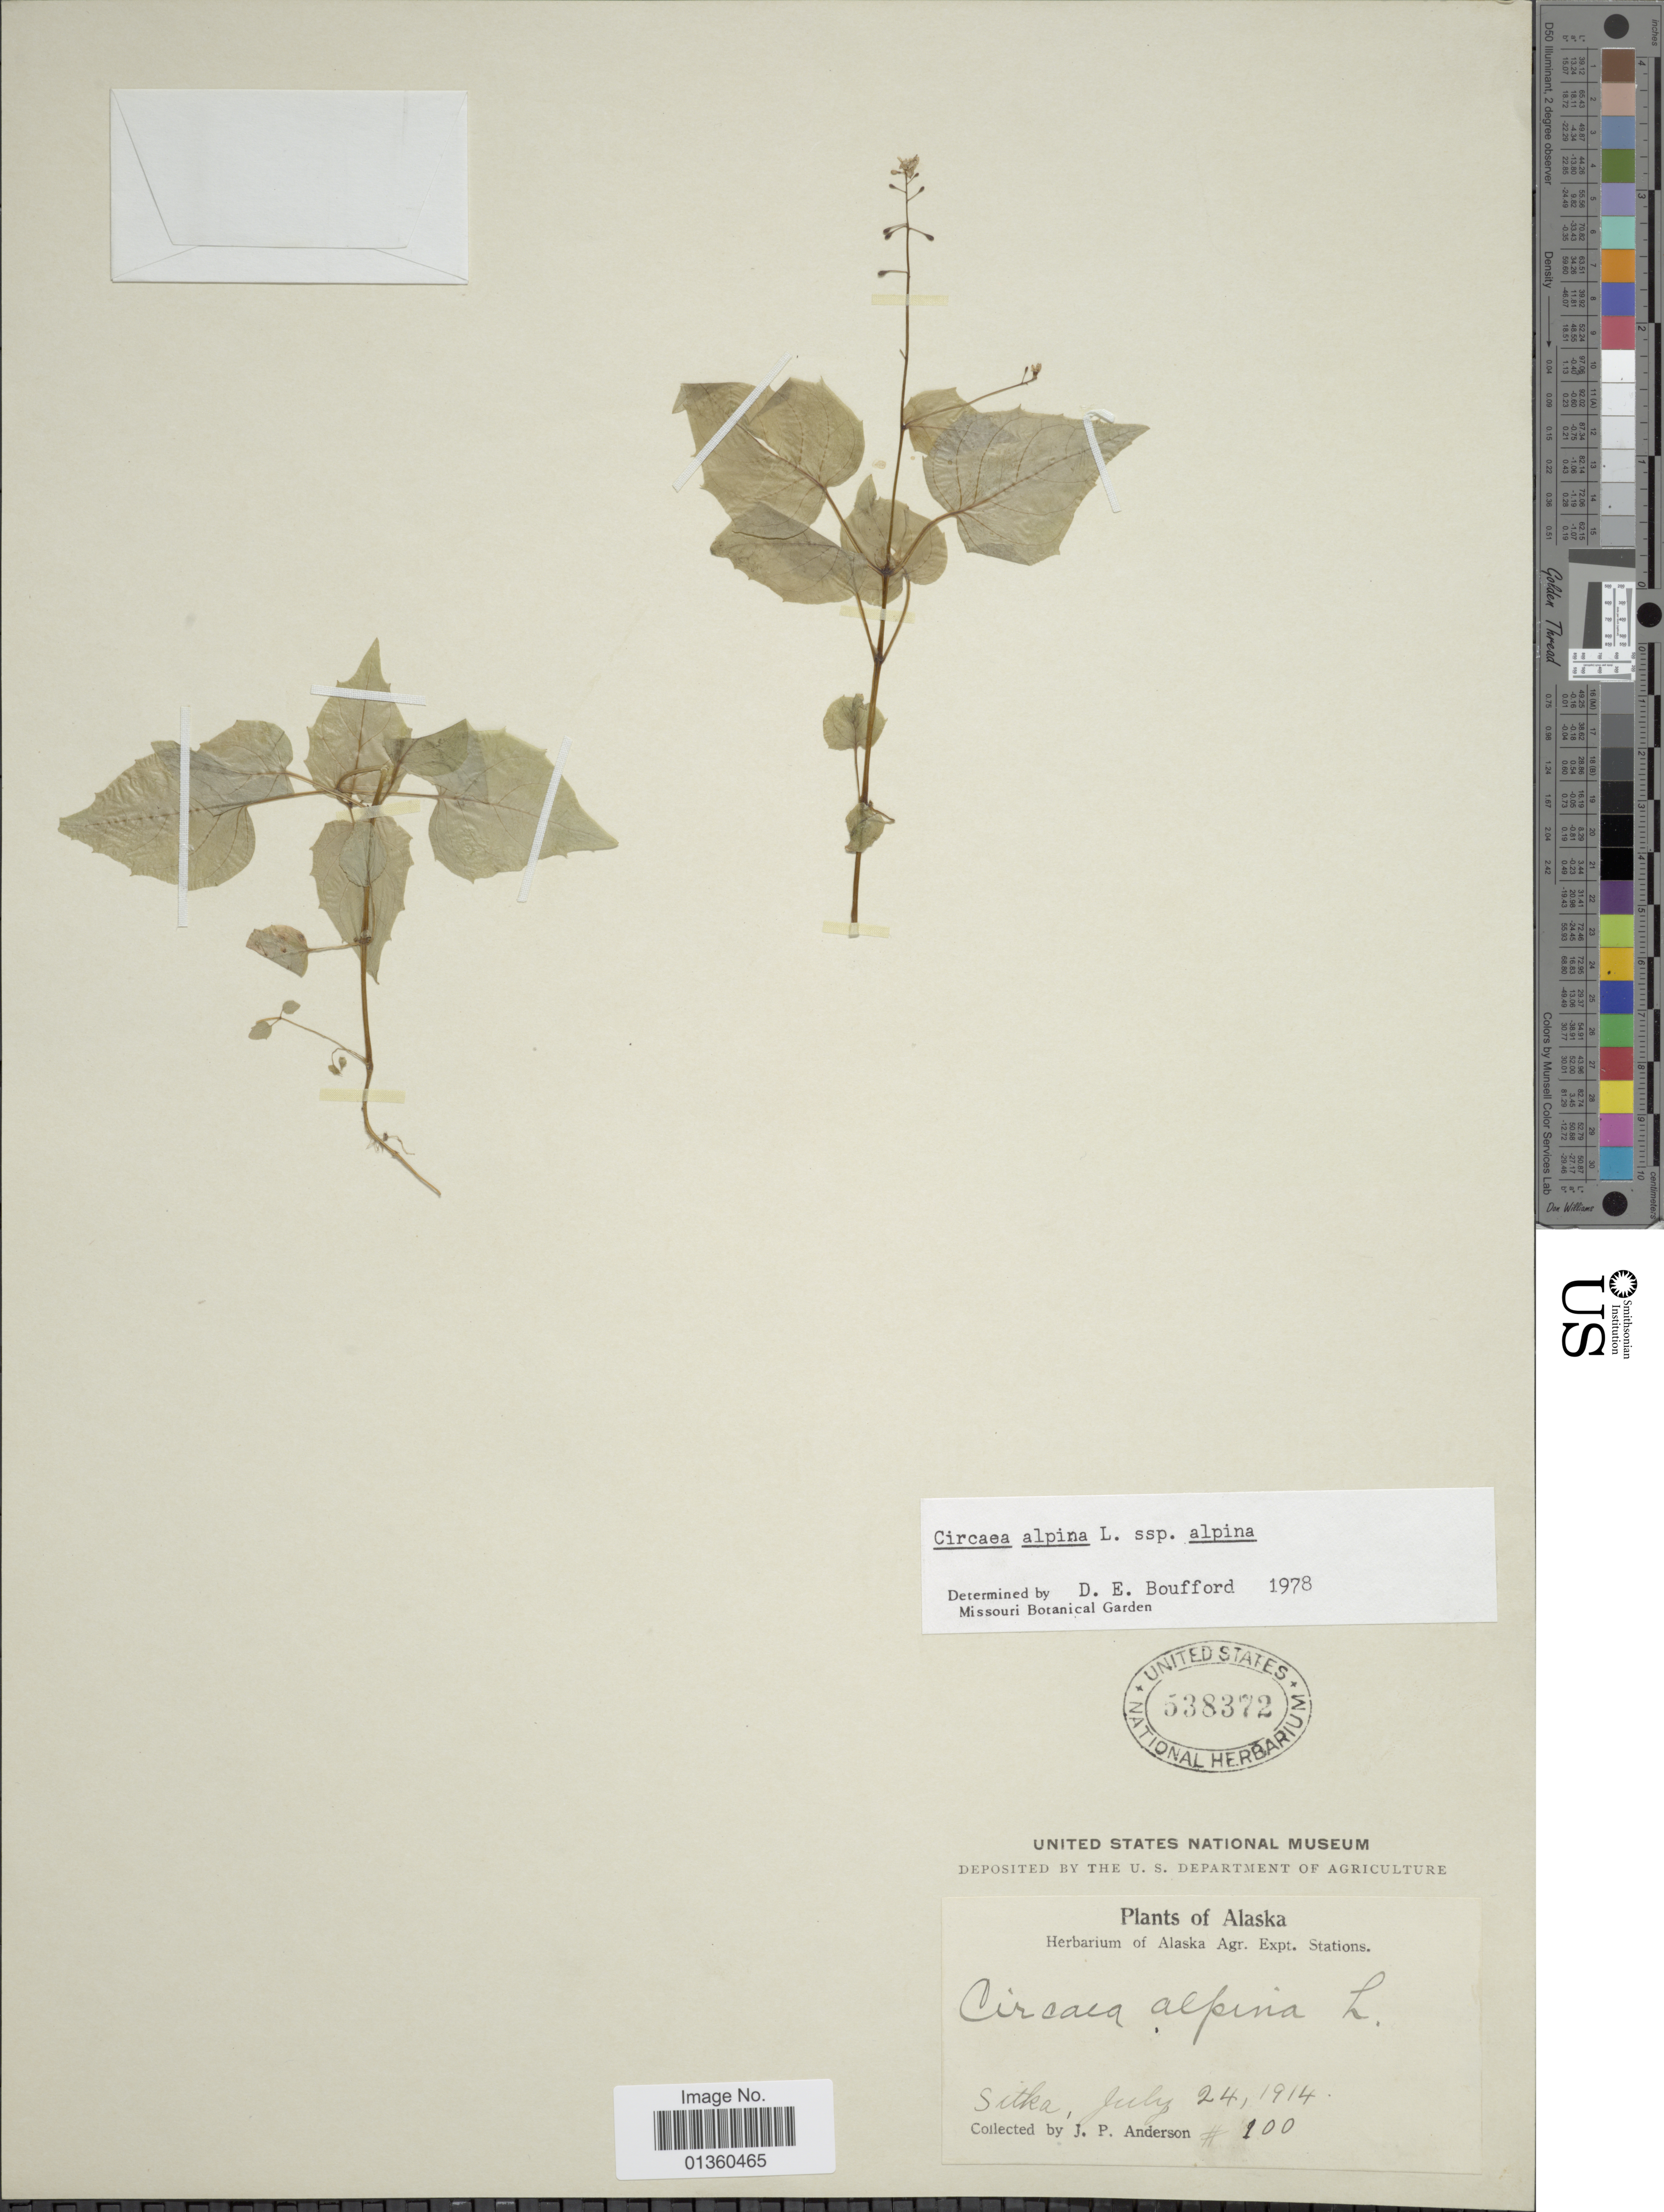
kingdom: Plantae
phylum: Tracheophyta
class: Magnoliopsida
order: Myrtales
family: Onagraceae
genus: Circaea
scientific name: Circaea alpina subsp. alpina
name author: L.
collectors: J. P. Anderson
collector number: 100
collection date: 1914-07-24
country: United States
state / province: Alaska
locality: Sitka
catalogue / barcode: US 538372